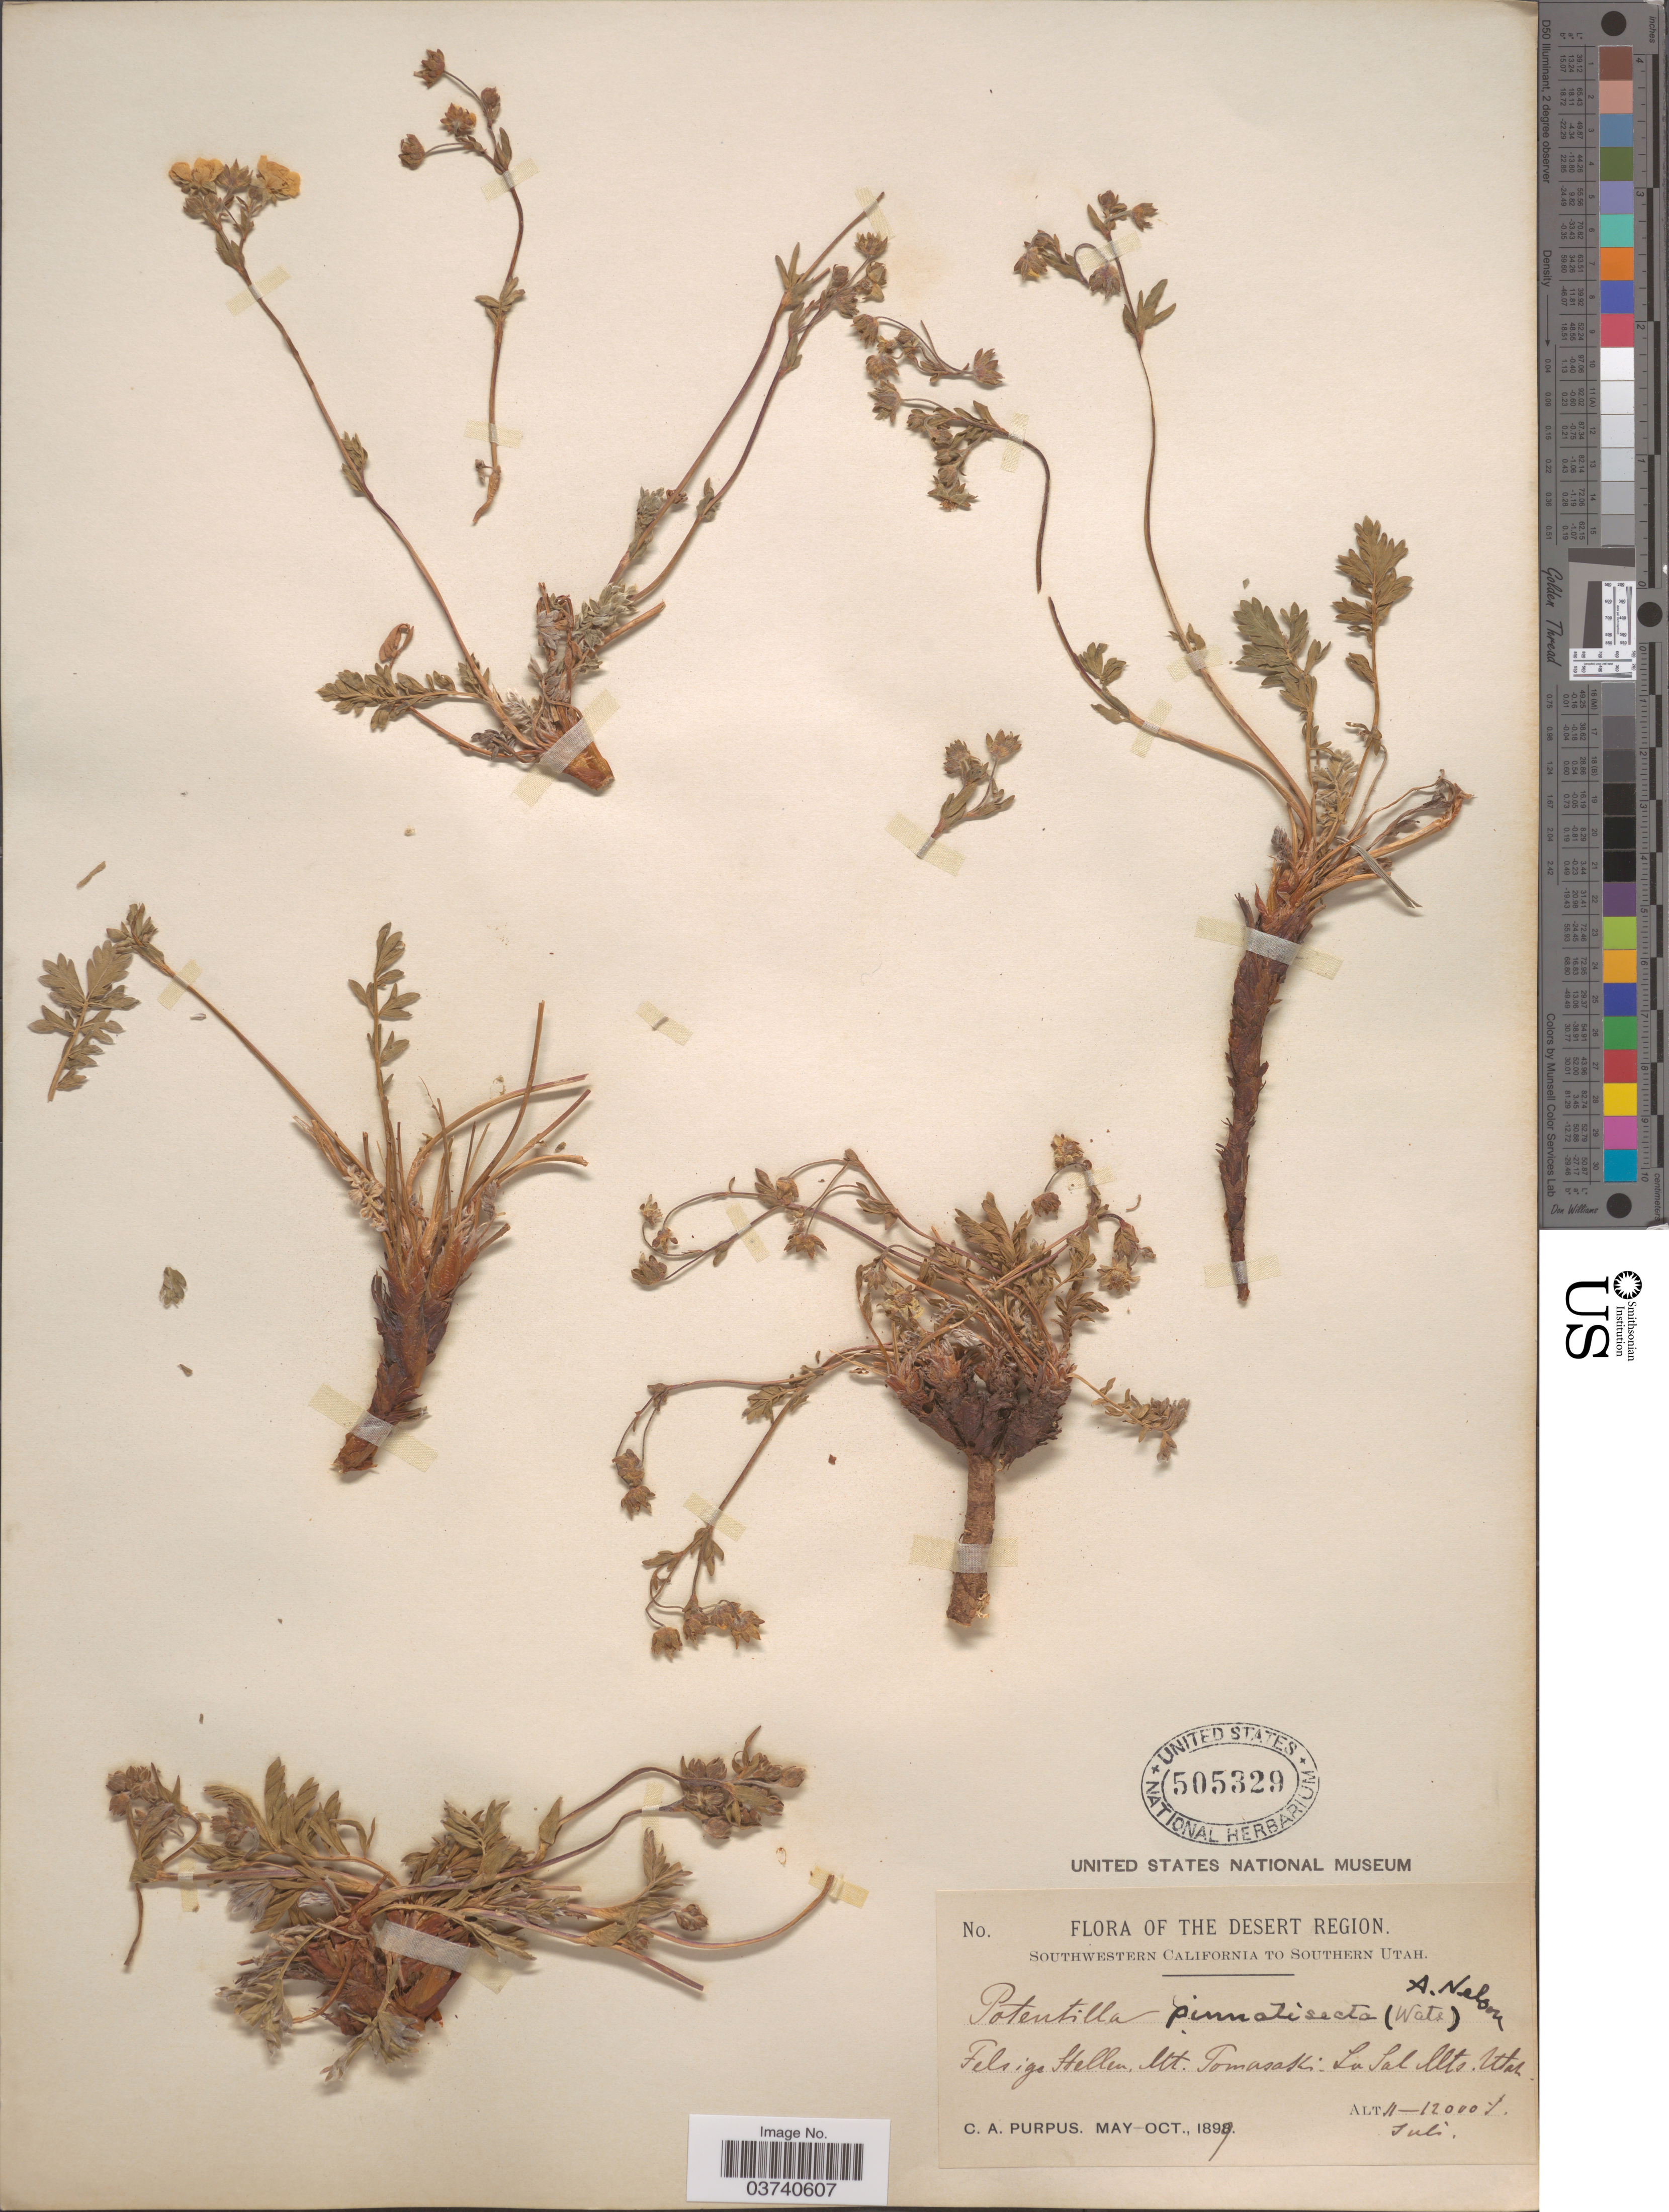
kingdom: Plantae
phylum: Tracheophyta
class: Magnoliopsida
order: Rosales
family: Rosaceae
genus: Potentilla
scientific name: Potentilla ovina var. decurrens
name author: (S. Watson) S.L. Welsh & B.C. Johnst.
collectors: C. A. Purpus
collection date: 1899-07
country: United States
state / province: Utah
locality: The Desert Region. Southern Utah. Mt. Tomasaki-La Sal Mts.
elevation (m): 3353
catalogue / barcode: US 505329